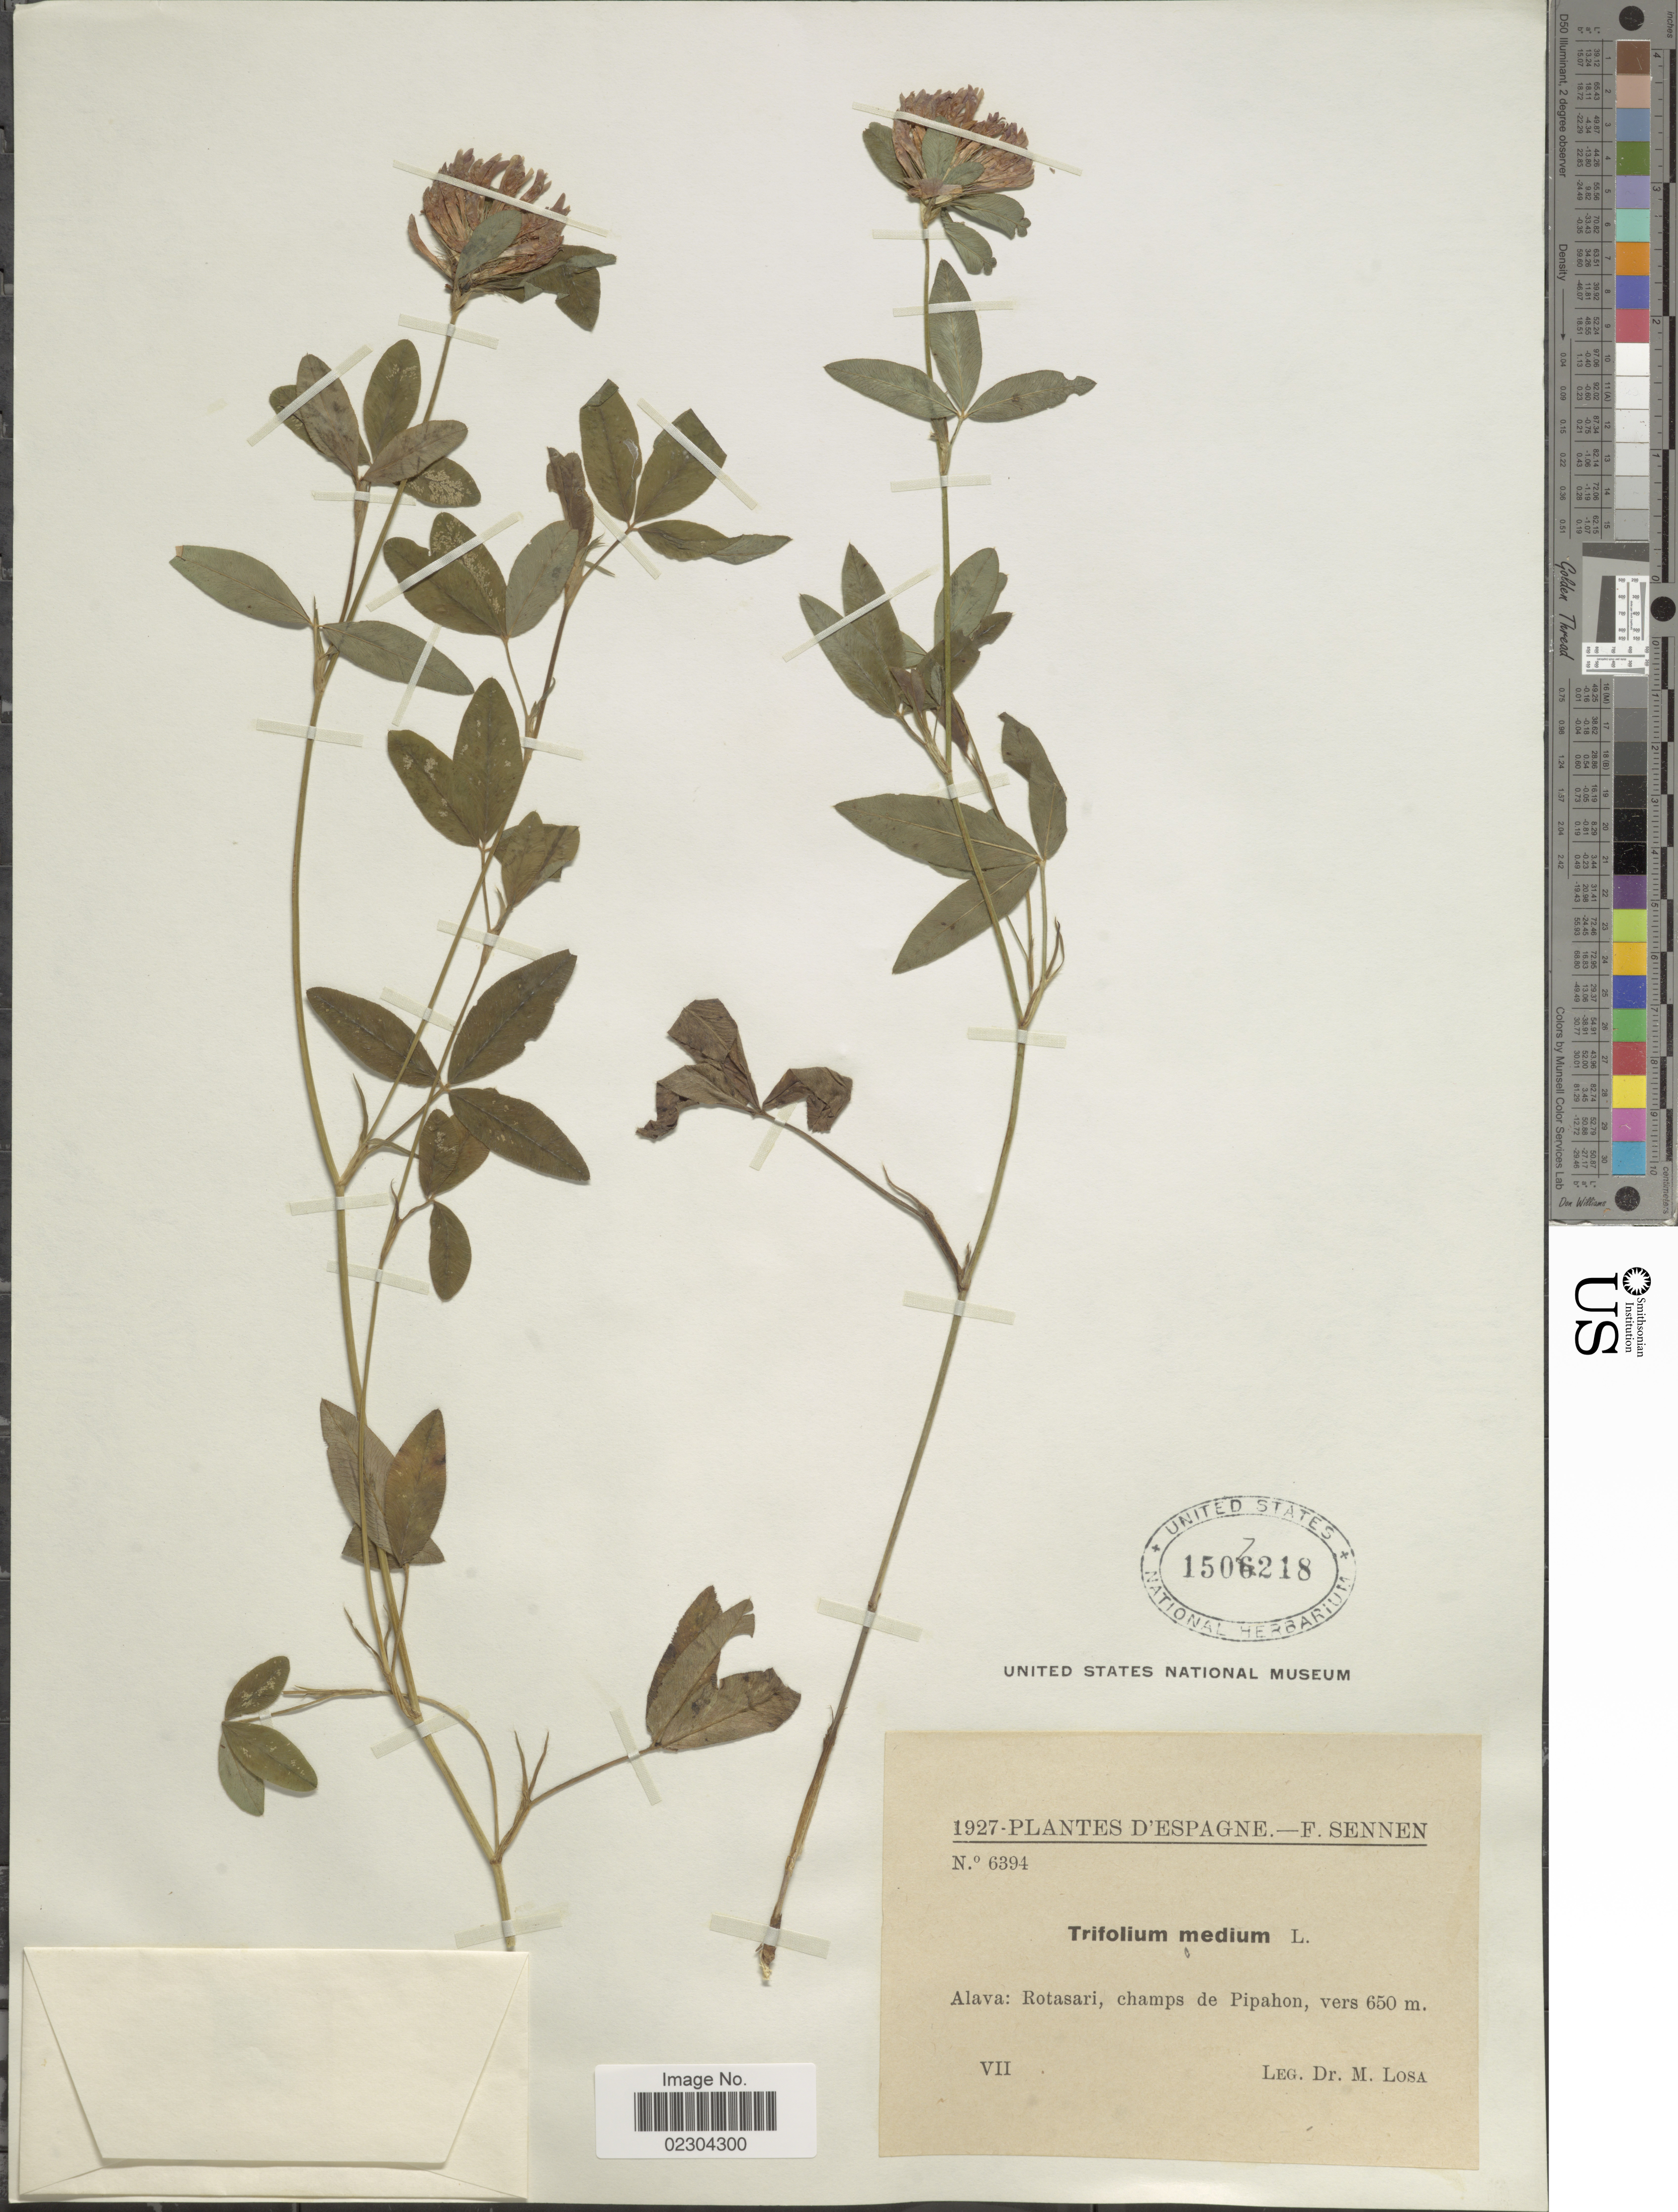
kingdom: Plantae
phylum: Tracheophyta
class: Magnoliopsida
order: Fabales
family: Fabaceae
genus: Trifolium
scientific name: Trifolium medium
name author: L.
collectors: Losa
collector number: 6394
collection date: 1927-07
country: Spain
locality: D'espagne, Alava: Rotasari, champs de Pipahon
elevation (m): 650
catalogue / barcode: US 1507218